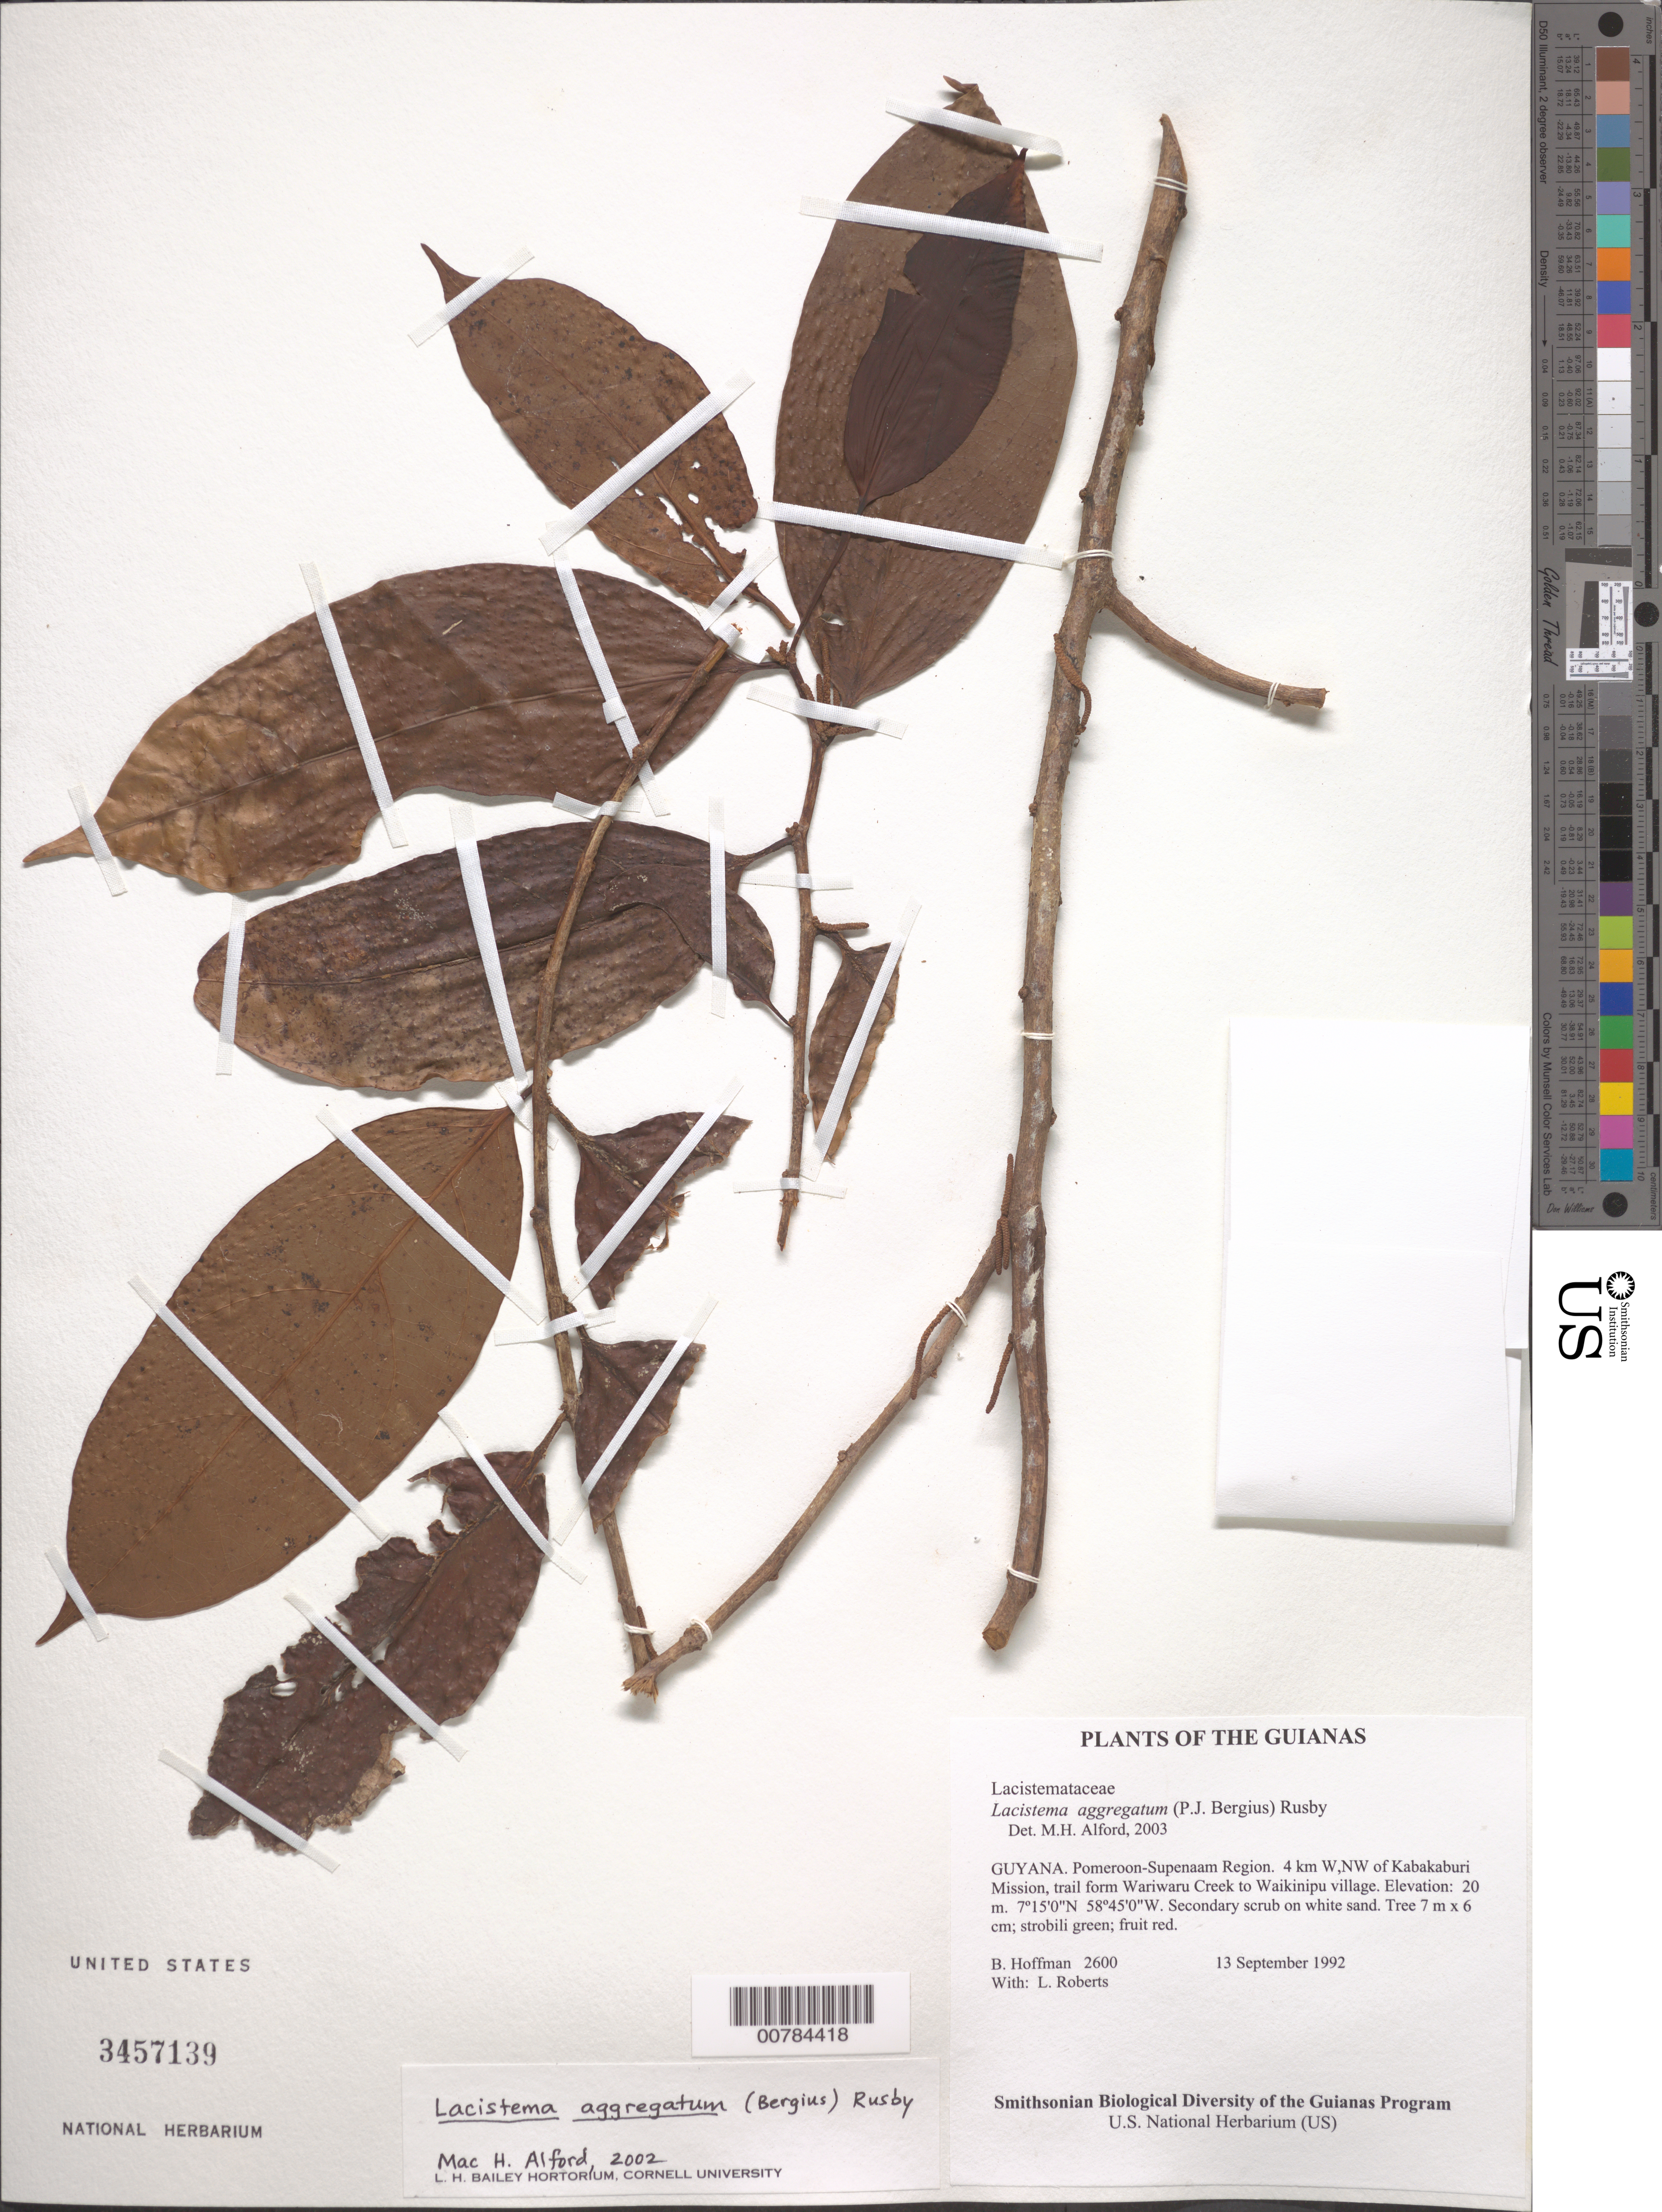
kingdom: Plantae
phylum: Tracheophyta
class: Magnoliopsida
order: Malpighiales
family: Lacistemataceae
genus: Lacistema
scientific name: Lacistema aggregatum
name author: (P.J. Bergius) Rusby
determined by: Alford, Mac Haverson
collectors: B. Hoffman & L. Roberts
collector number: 2600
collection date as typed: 13 September 1992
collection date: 1992-09-13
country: Guyana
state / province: Pomeroon-Supenaam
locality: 4 km WNW of Kabakaburi Mission, trail from Wariwaru Creek to Waikinipu village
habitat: Secondary scrub on white sand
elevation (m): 20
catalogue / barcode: US 3457139